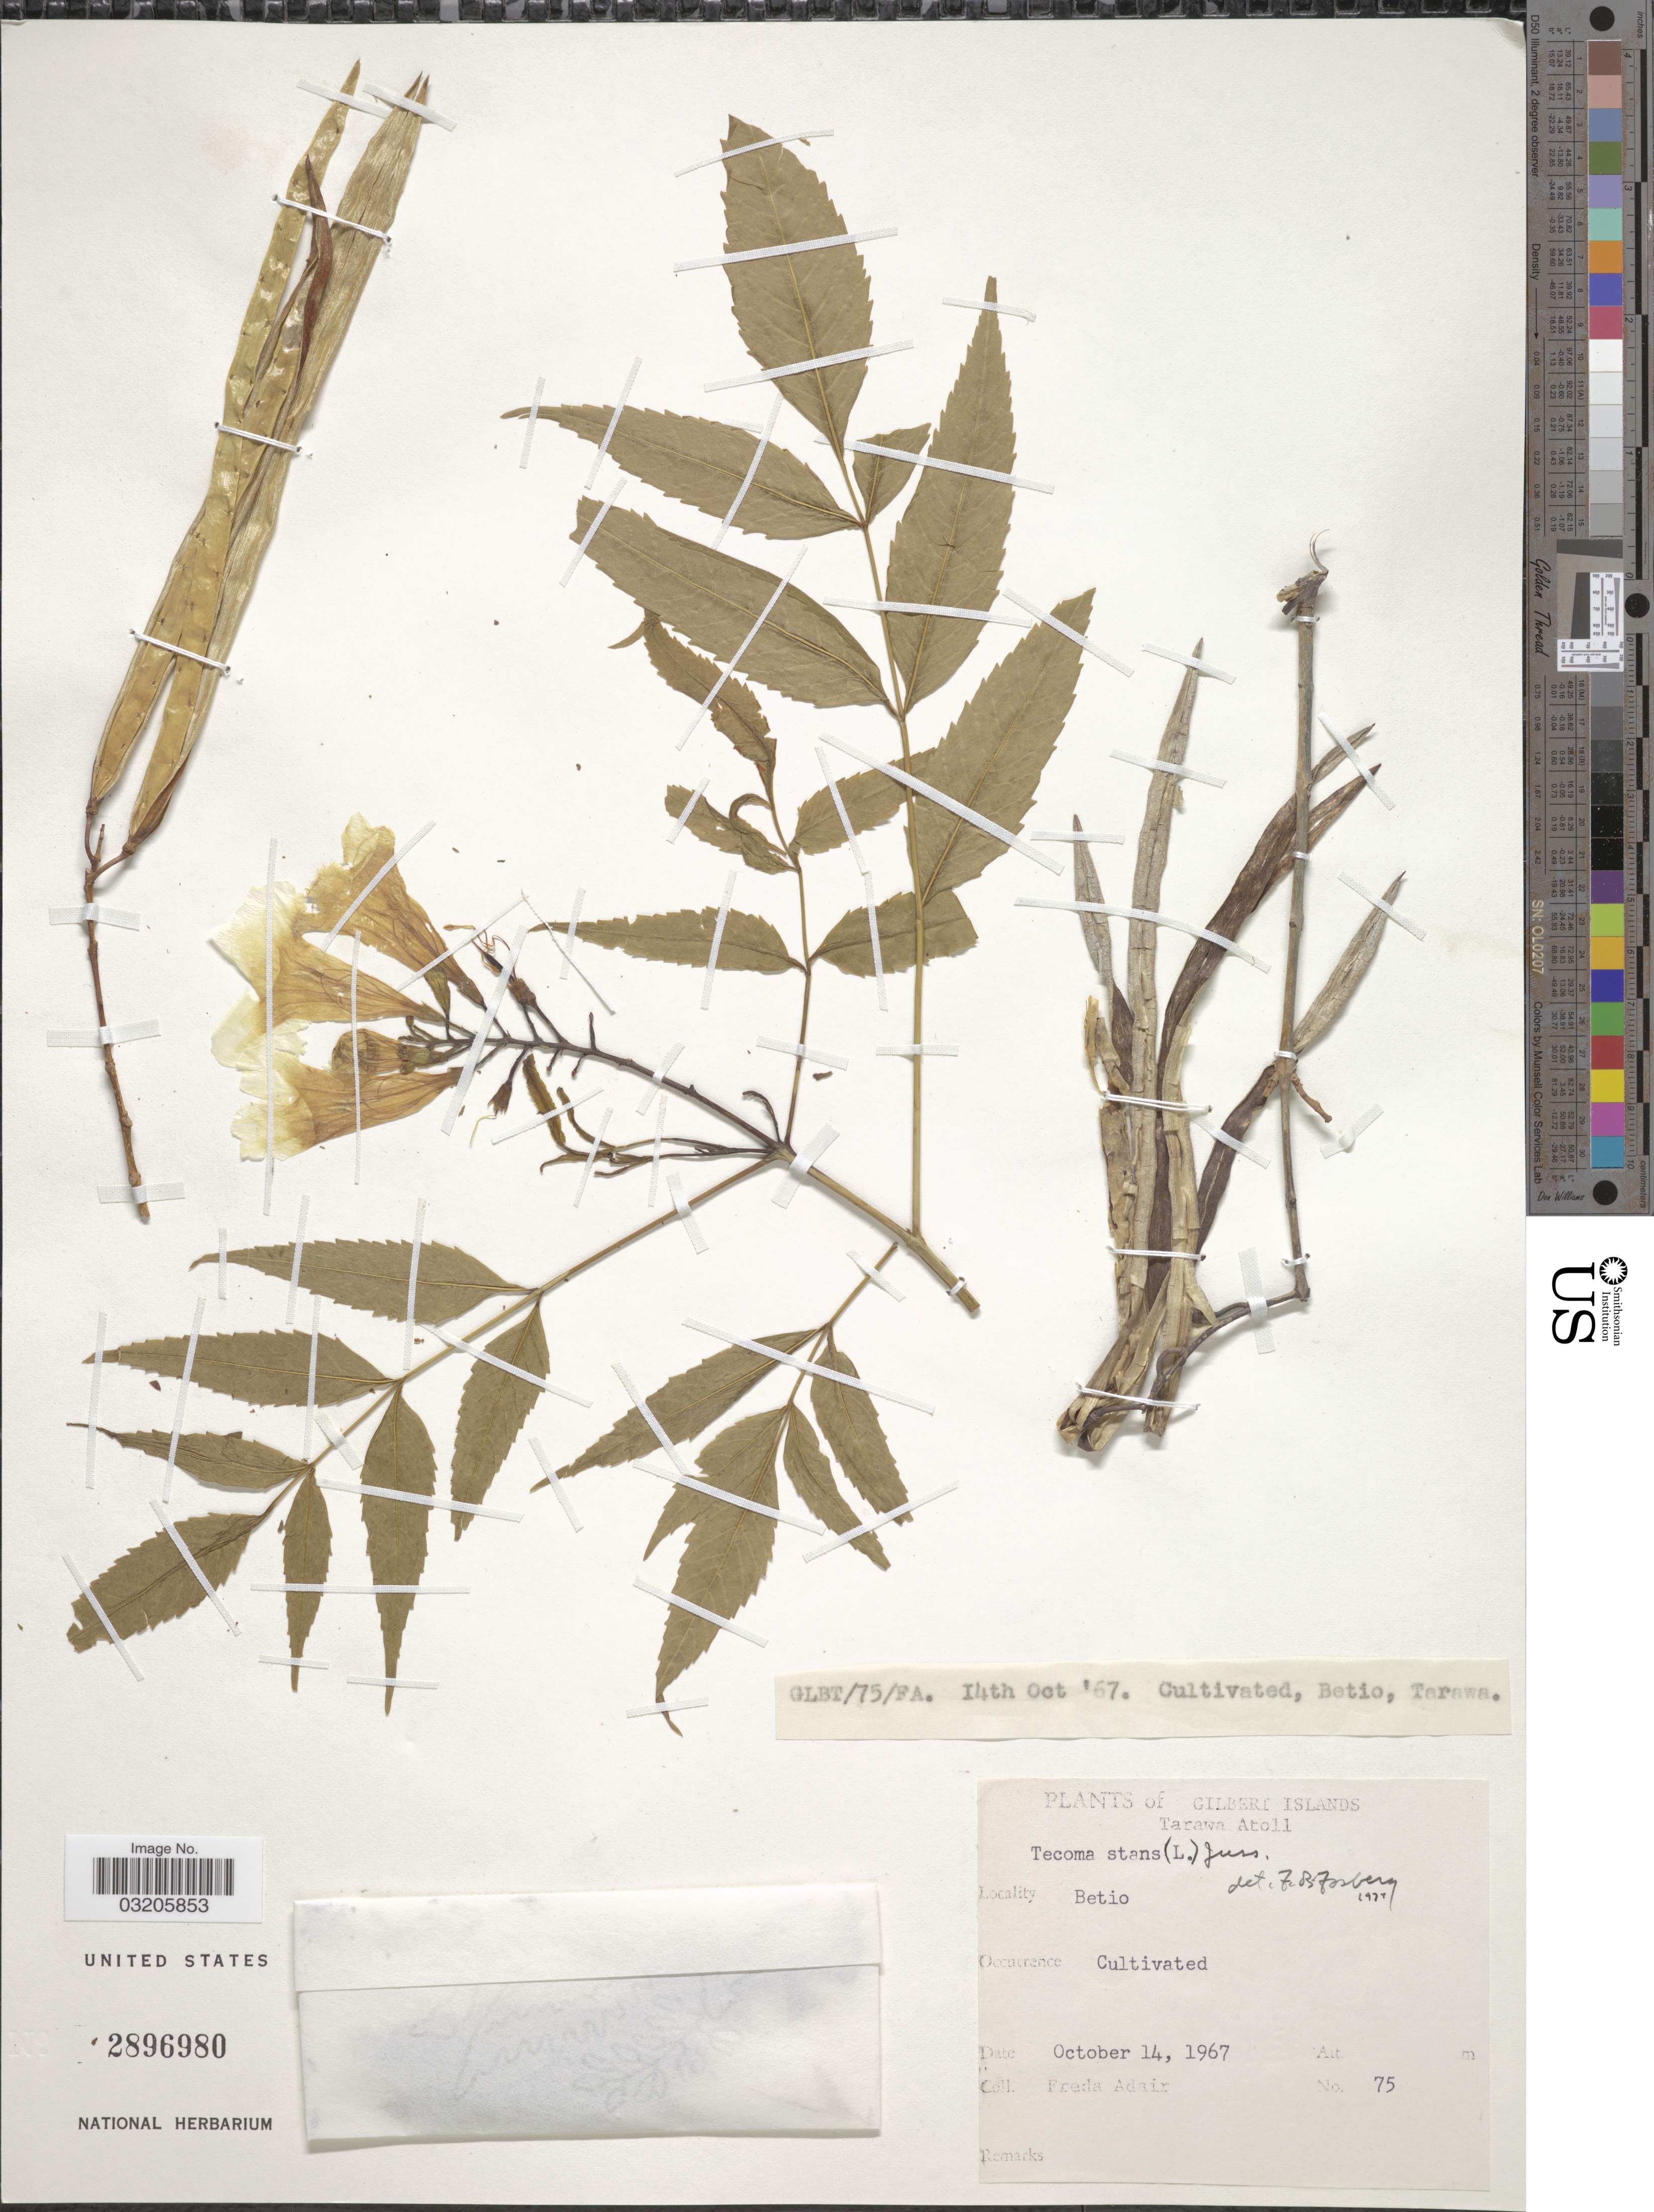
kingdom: Plantae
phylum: Tracheophyta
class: Magnoliopsida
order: Lamiales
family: Bignoniaceae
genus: Tecoma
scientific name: Tecoma stans var. stans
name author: (L.) Juss. ex Kunth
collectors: F. Adair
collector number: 75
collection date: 1967-10-14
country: Kiribati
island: Tarawa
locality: Gilbert Islands. Tarawa Atoll. Betio.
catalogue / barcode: US 2896980